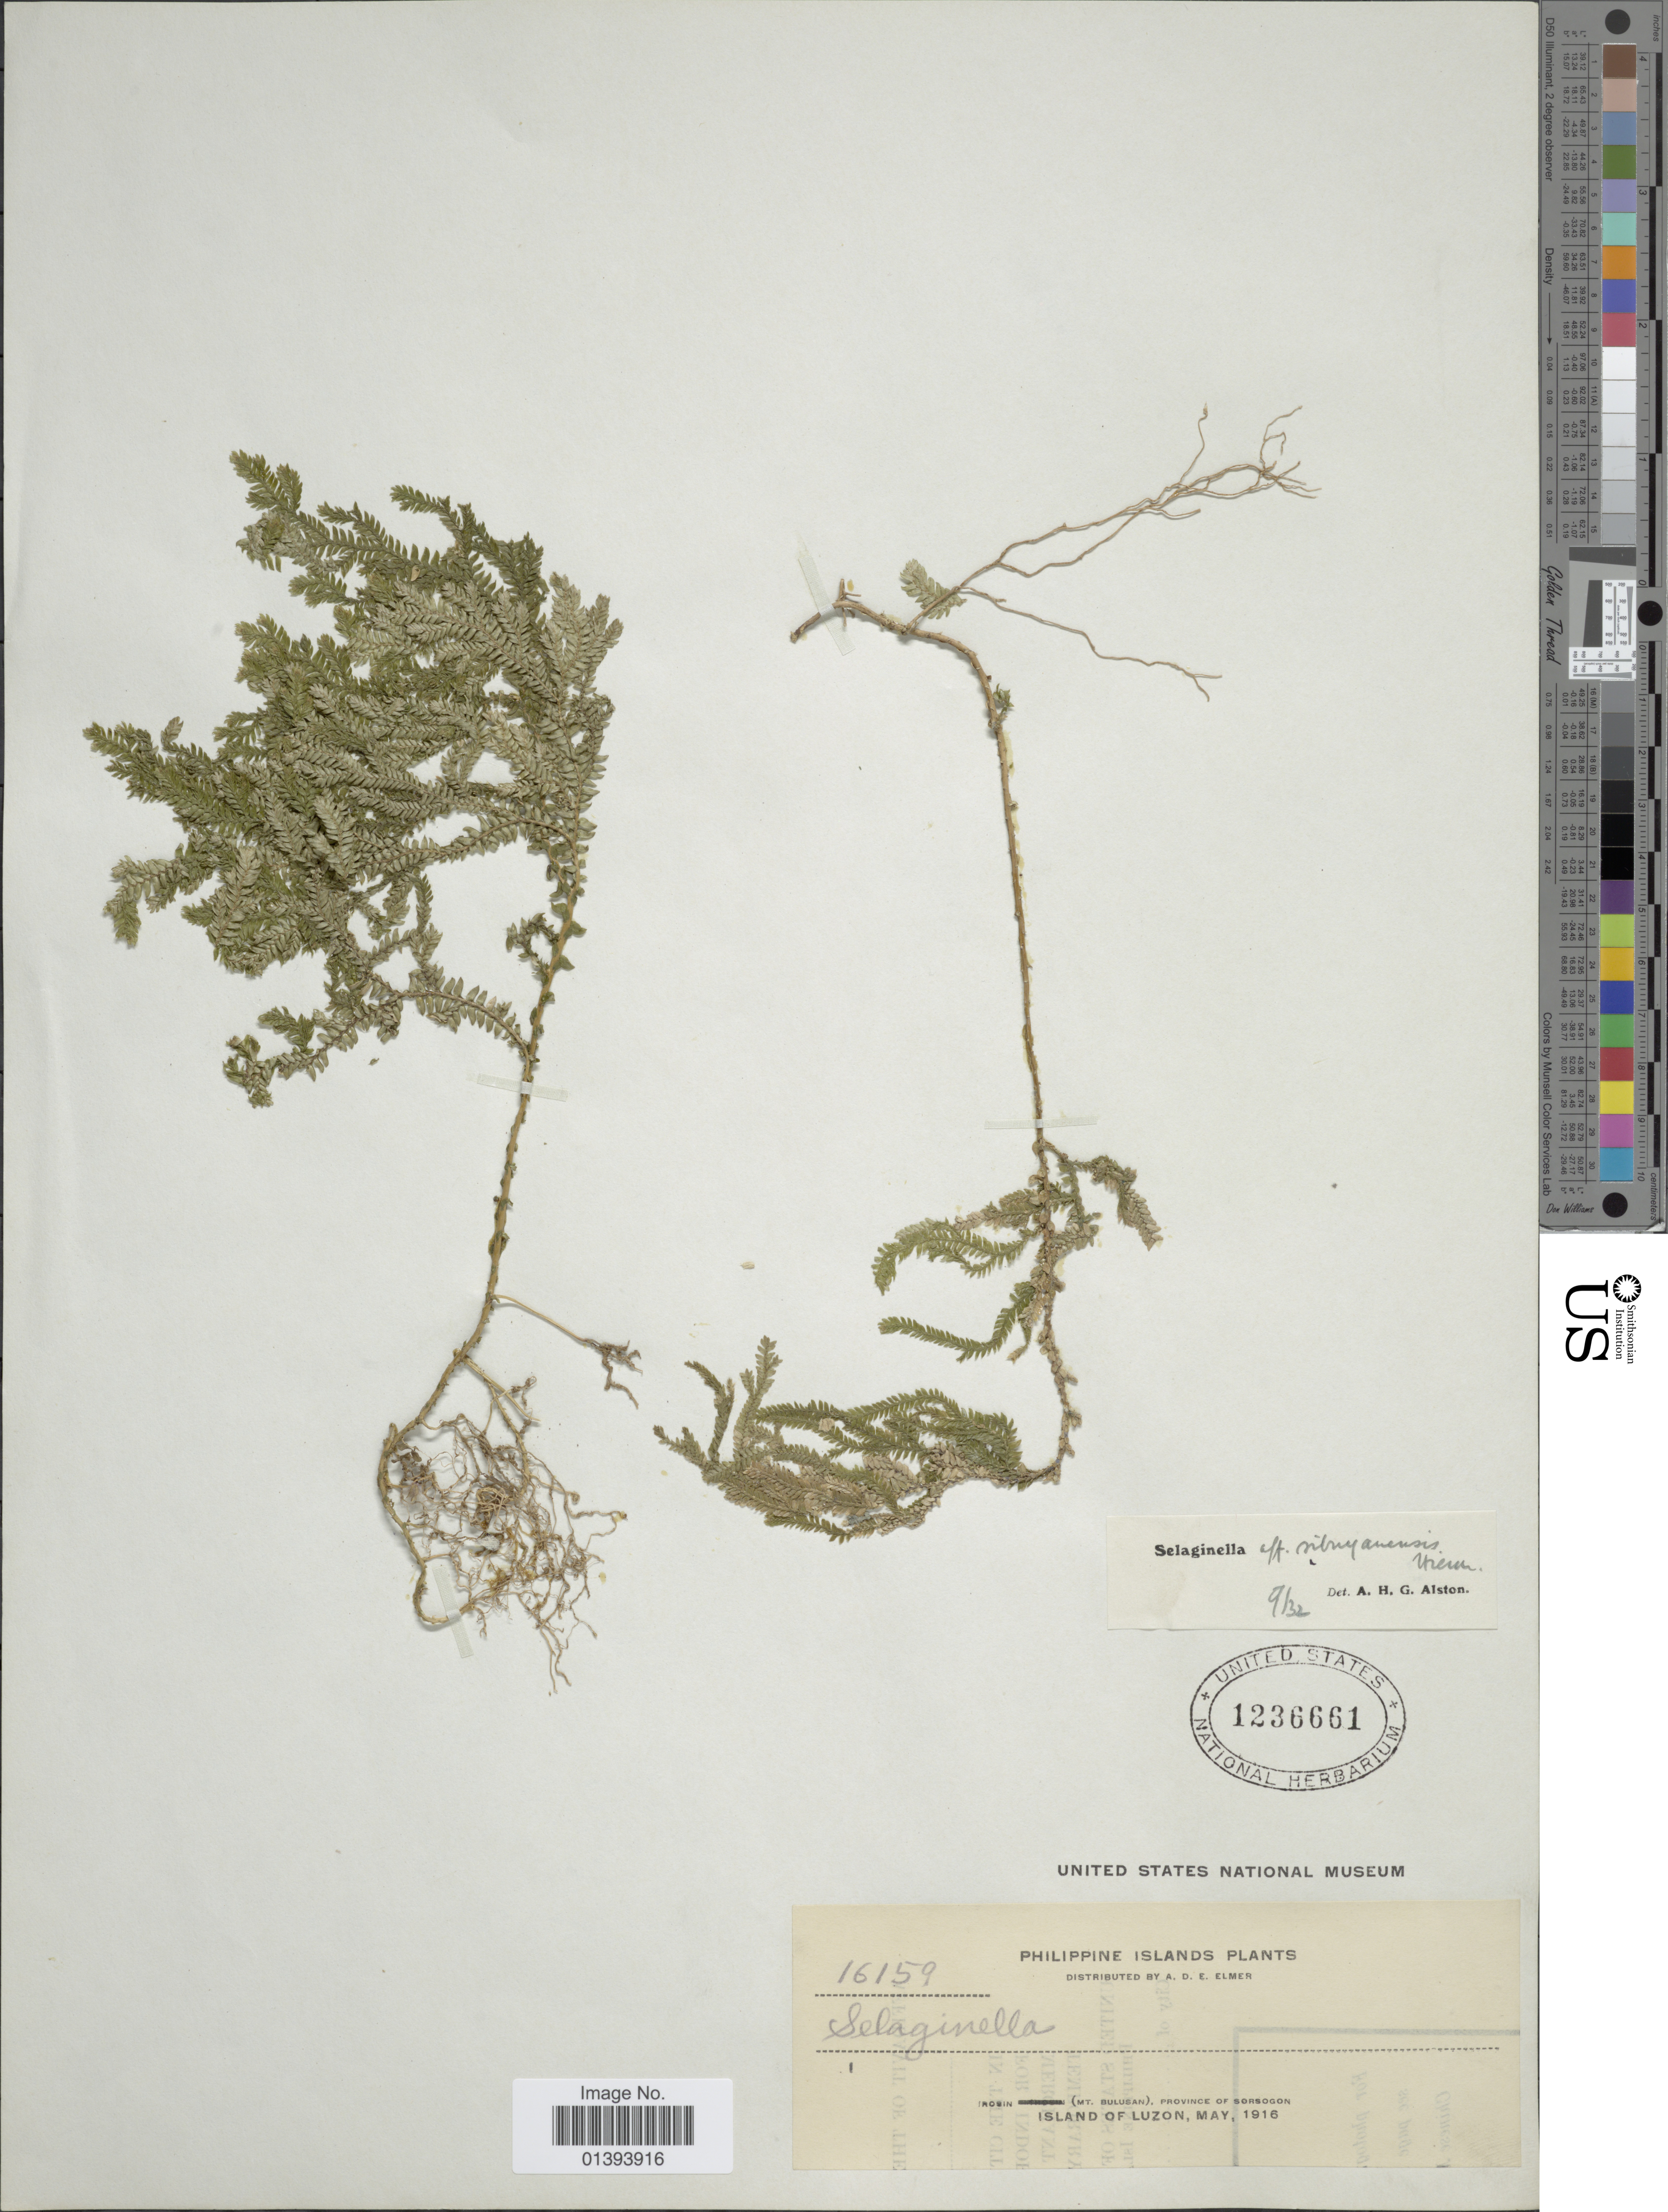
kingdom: Plantae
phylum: Tracheophyta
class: Lycopodiopsida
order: Selaginellales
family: Selaginellaceae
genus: Selaginella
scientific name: Selaginella jagorii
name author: Warb.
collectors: A. D. E. Elmer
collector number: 16159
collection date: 1916-05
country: Philippines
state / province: Central Luzon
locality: Irosin (Mt. Bulusan), province of Sorsogon, Island of Luzon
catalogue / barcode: US 1236661